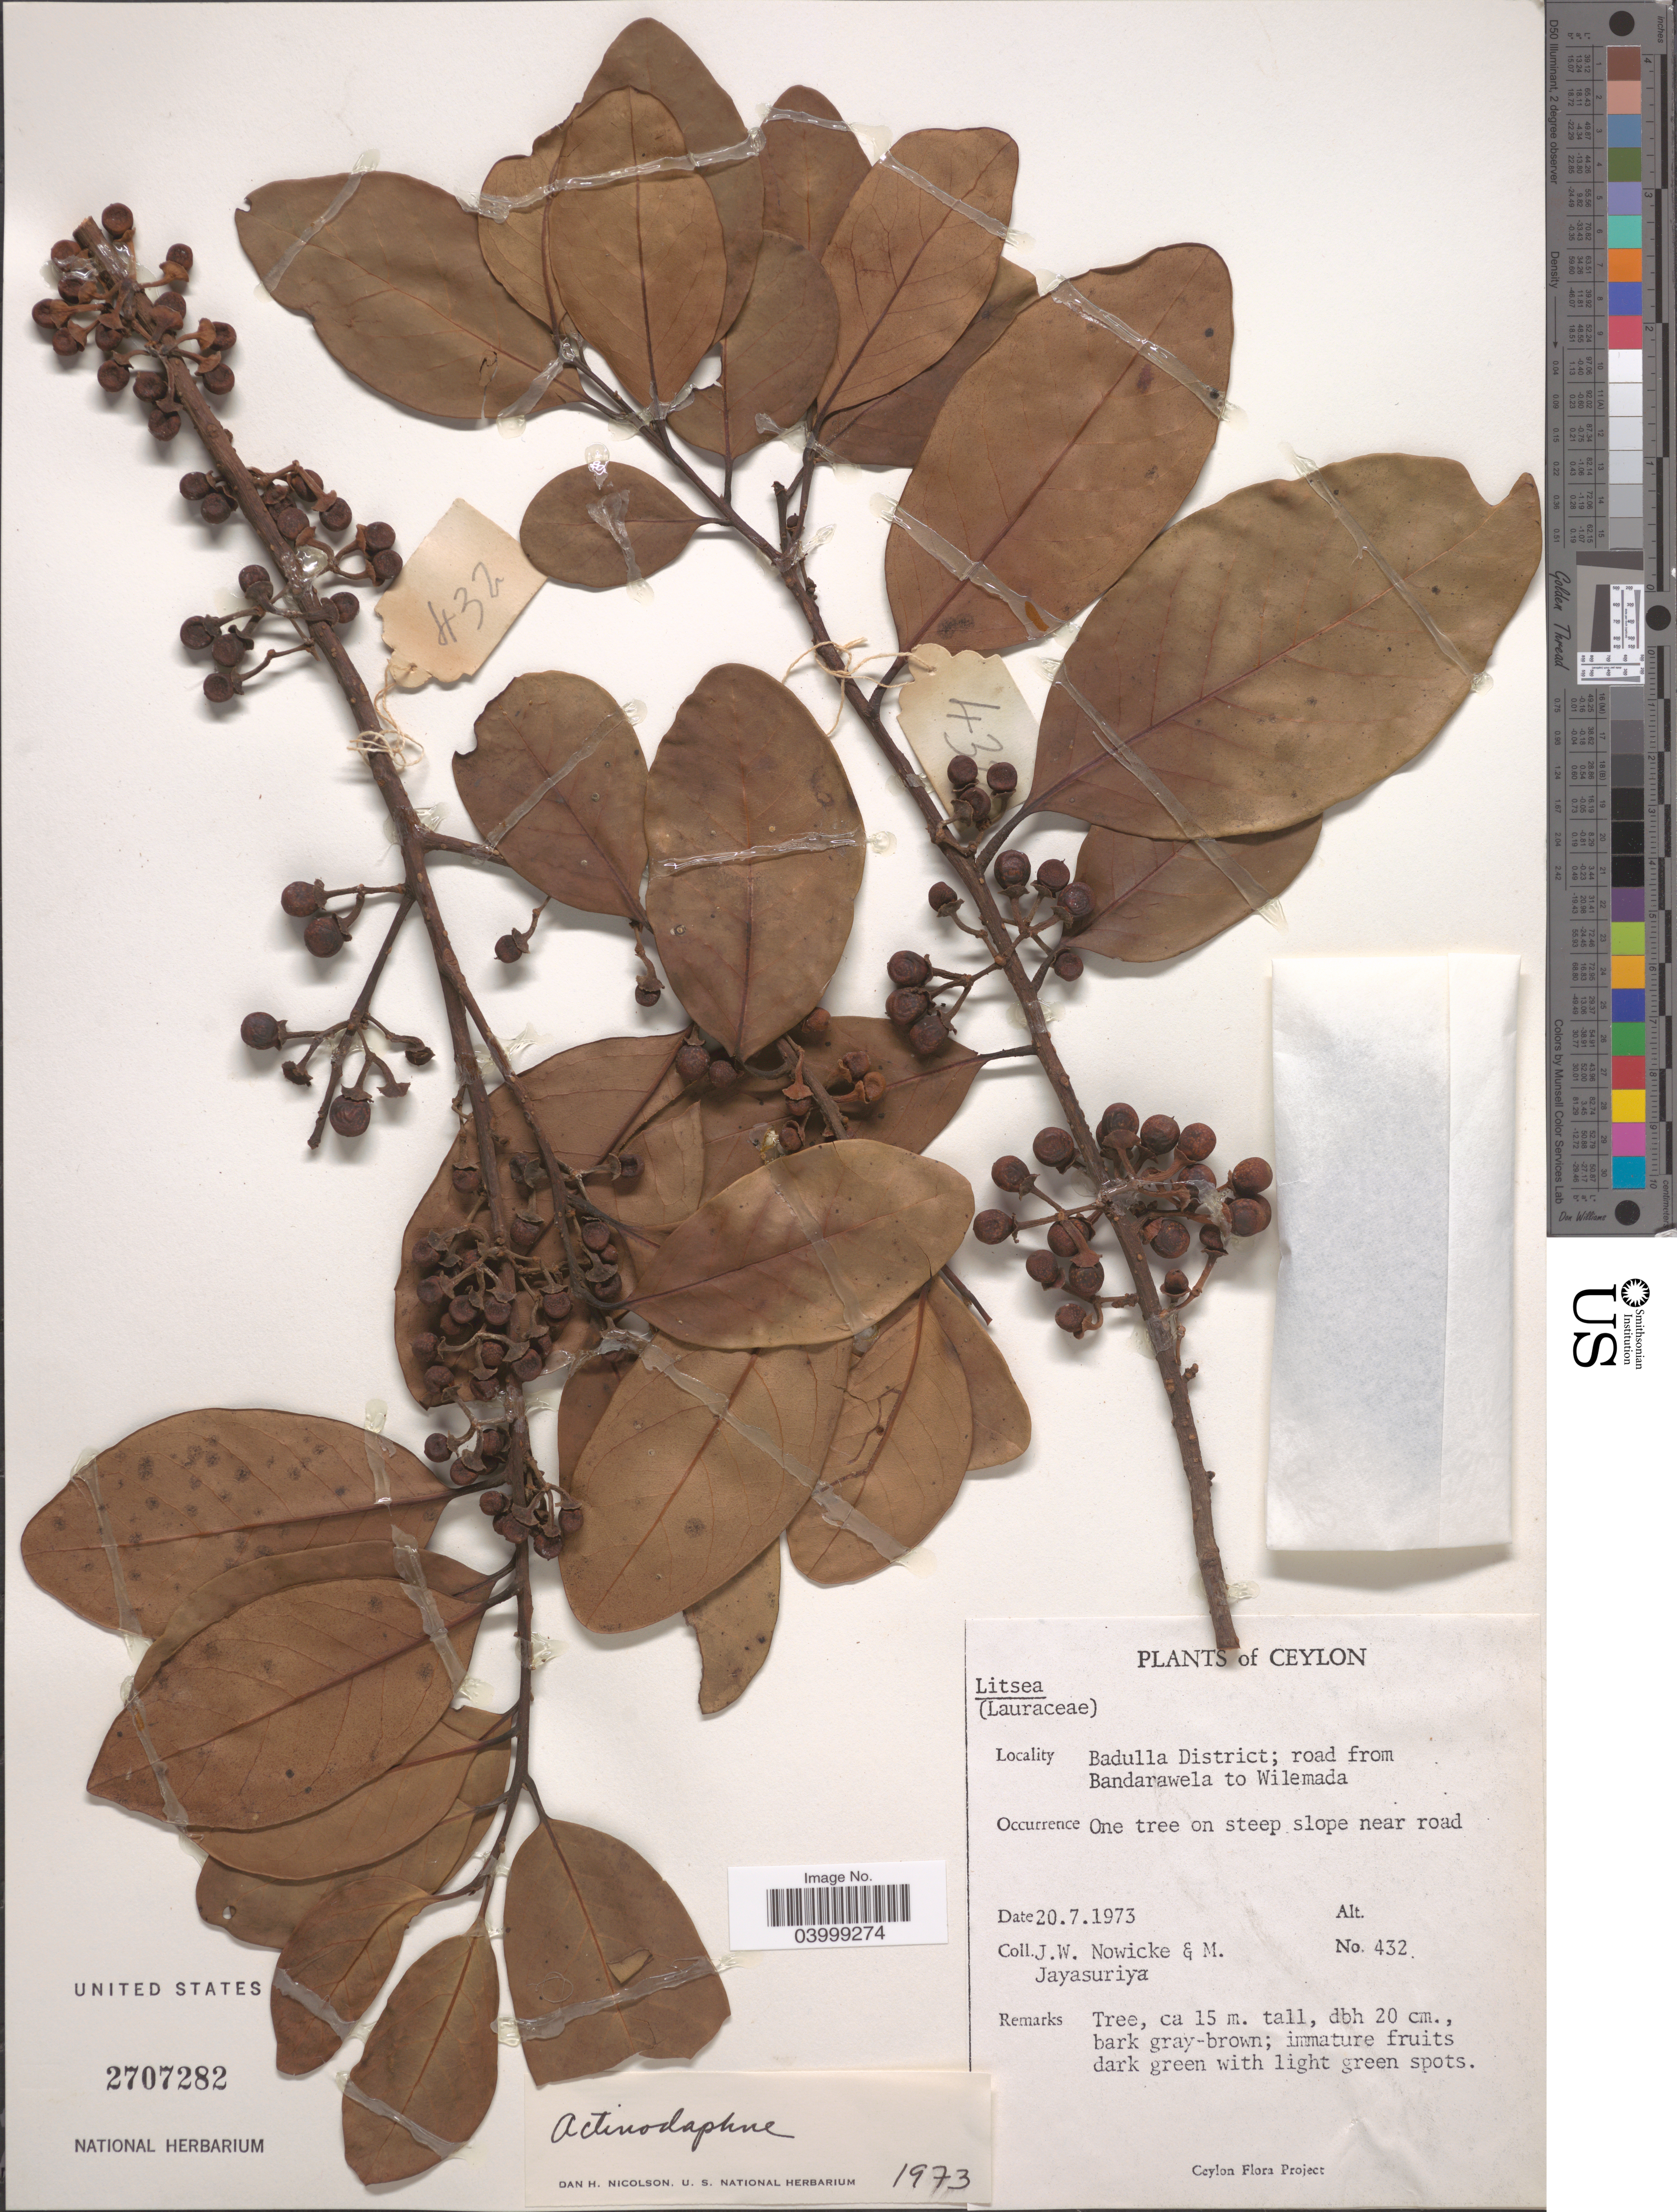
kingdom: Plantae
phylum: Tracheophyta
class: Magnoliopsida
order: Laurales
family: Lauraceae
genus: Actinodaphne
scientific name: Actinodaphne sp.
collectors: J. W. Nowicke & M. Jayasuriya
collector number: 432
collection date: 1973-07-20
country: Sri Lanka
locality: Ceylon. Badulla District; road from Bandarawela To Wilemada. One tree on steep slope near road.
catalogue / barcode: US 2707282